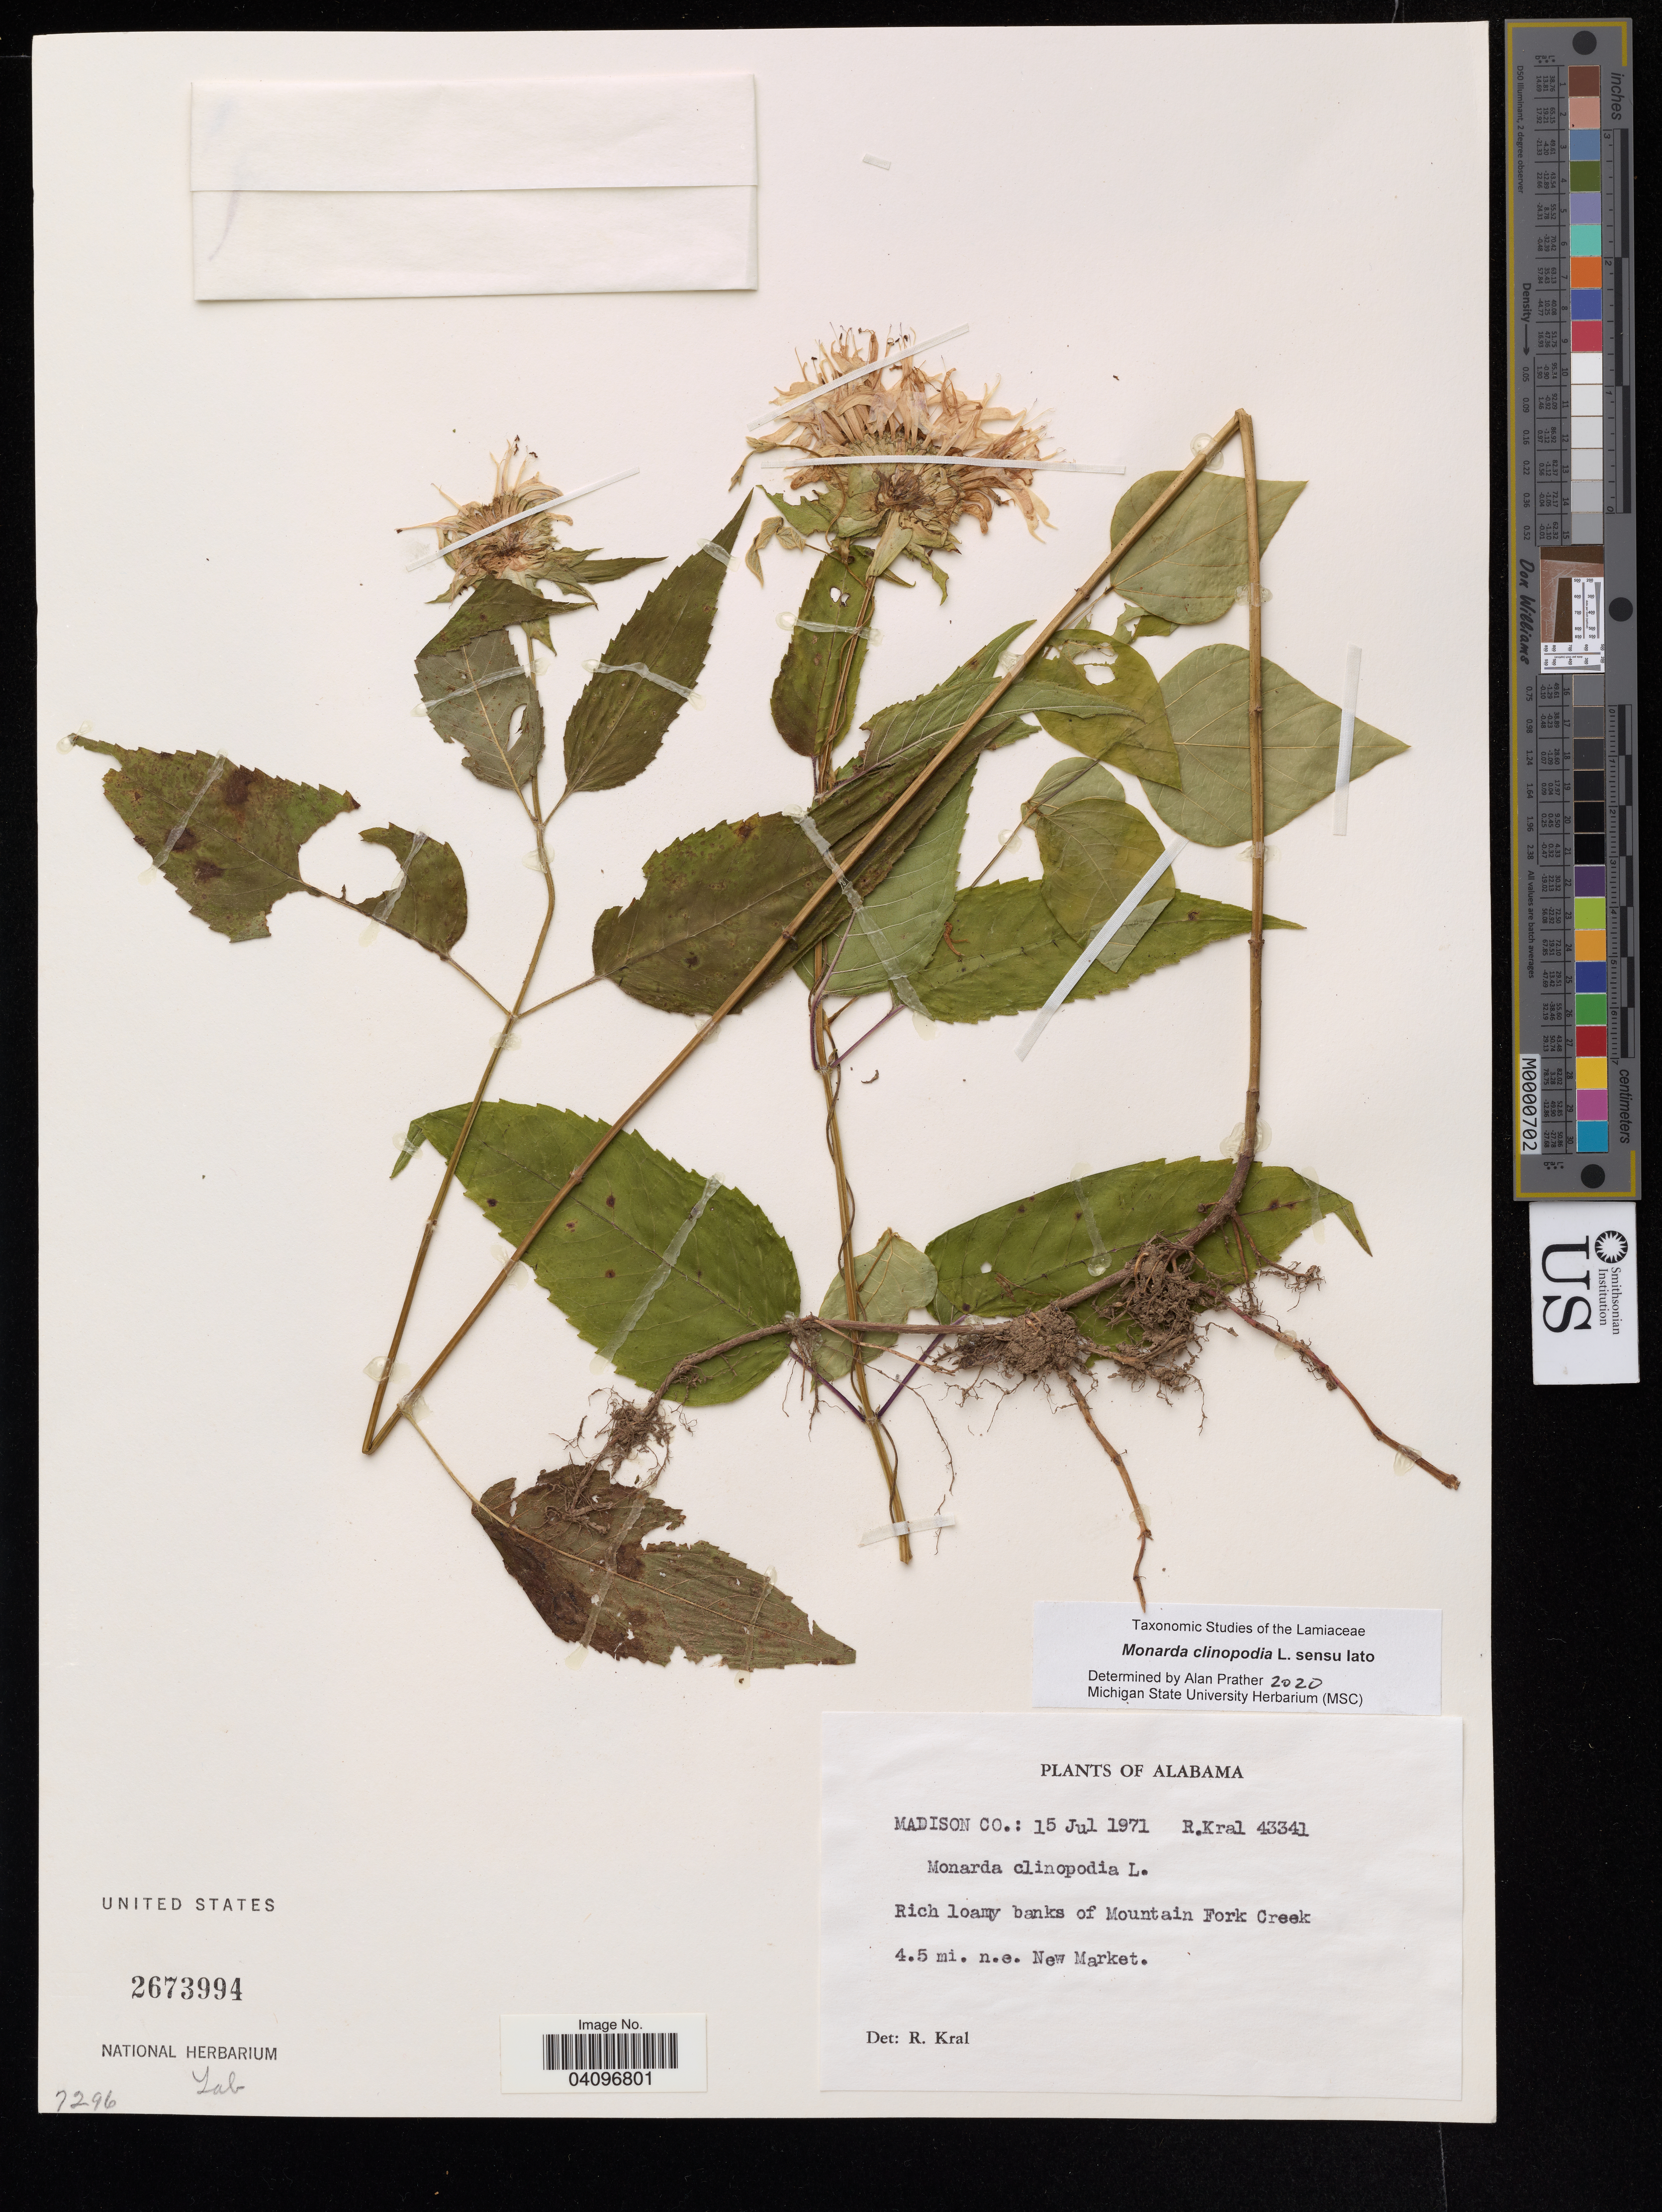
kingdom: Plantae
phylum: Tracheophyta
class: Magnoliopsida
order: Lamiales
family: Lamiaceae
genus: Monarda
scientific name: Monarda clinopodia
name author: L.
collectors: R. Kral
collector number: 43341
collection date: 1971-07-15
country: United States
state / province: Alabama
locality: Madison Co. Banks of Mountain Fork Creek. 4.5 mi. n.e. New Market.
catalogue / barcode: US 2673994